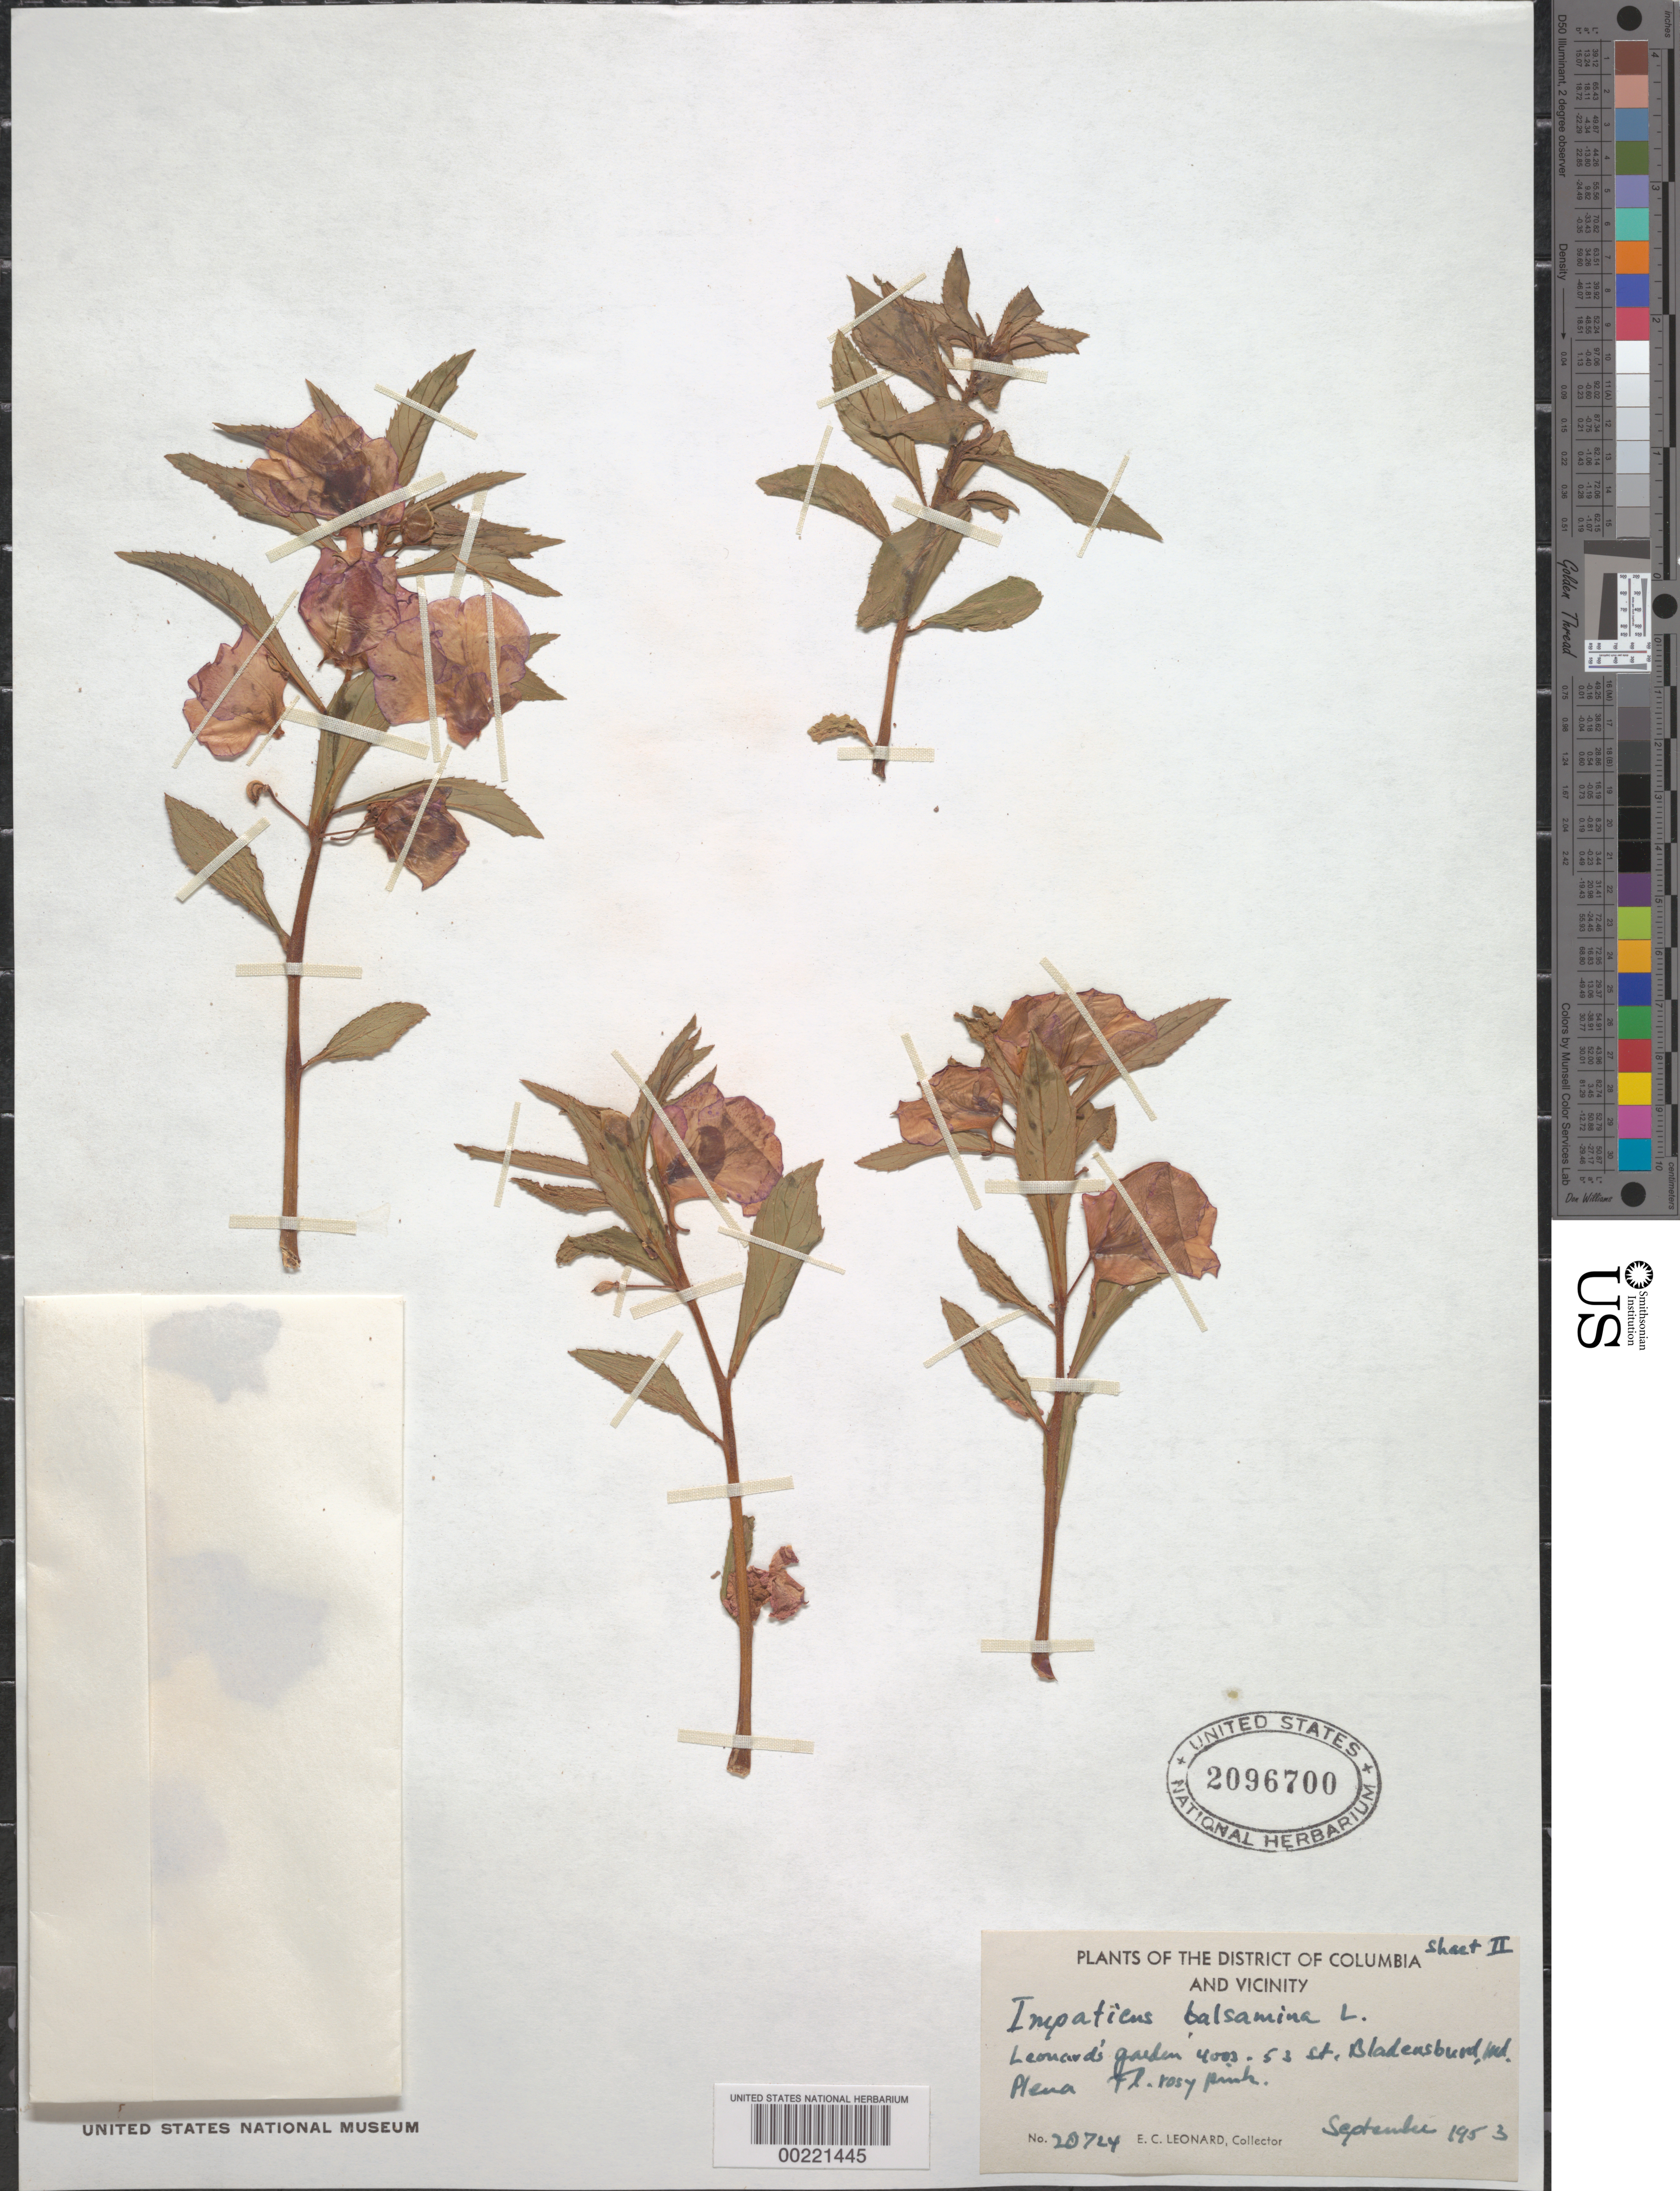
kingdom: Plantae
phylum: Tracheophyta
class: Magnoliopsida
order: Ericales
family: Balsaminaceae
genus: Impatiens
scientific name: Impatiens balsamina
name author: L.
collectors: E. C. Leonard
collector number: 20724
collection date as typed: Sep 1953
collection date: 1953-09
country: United States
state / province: Maryland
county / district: Prince George's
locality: Bladensburg, 4003 53 St, Leonard's garden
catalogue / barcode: US 2096700